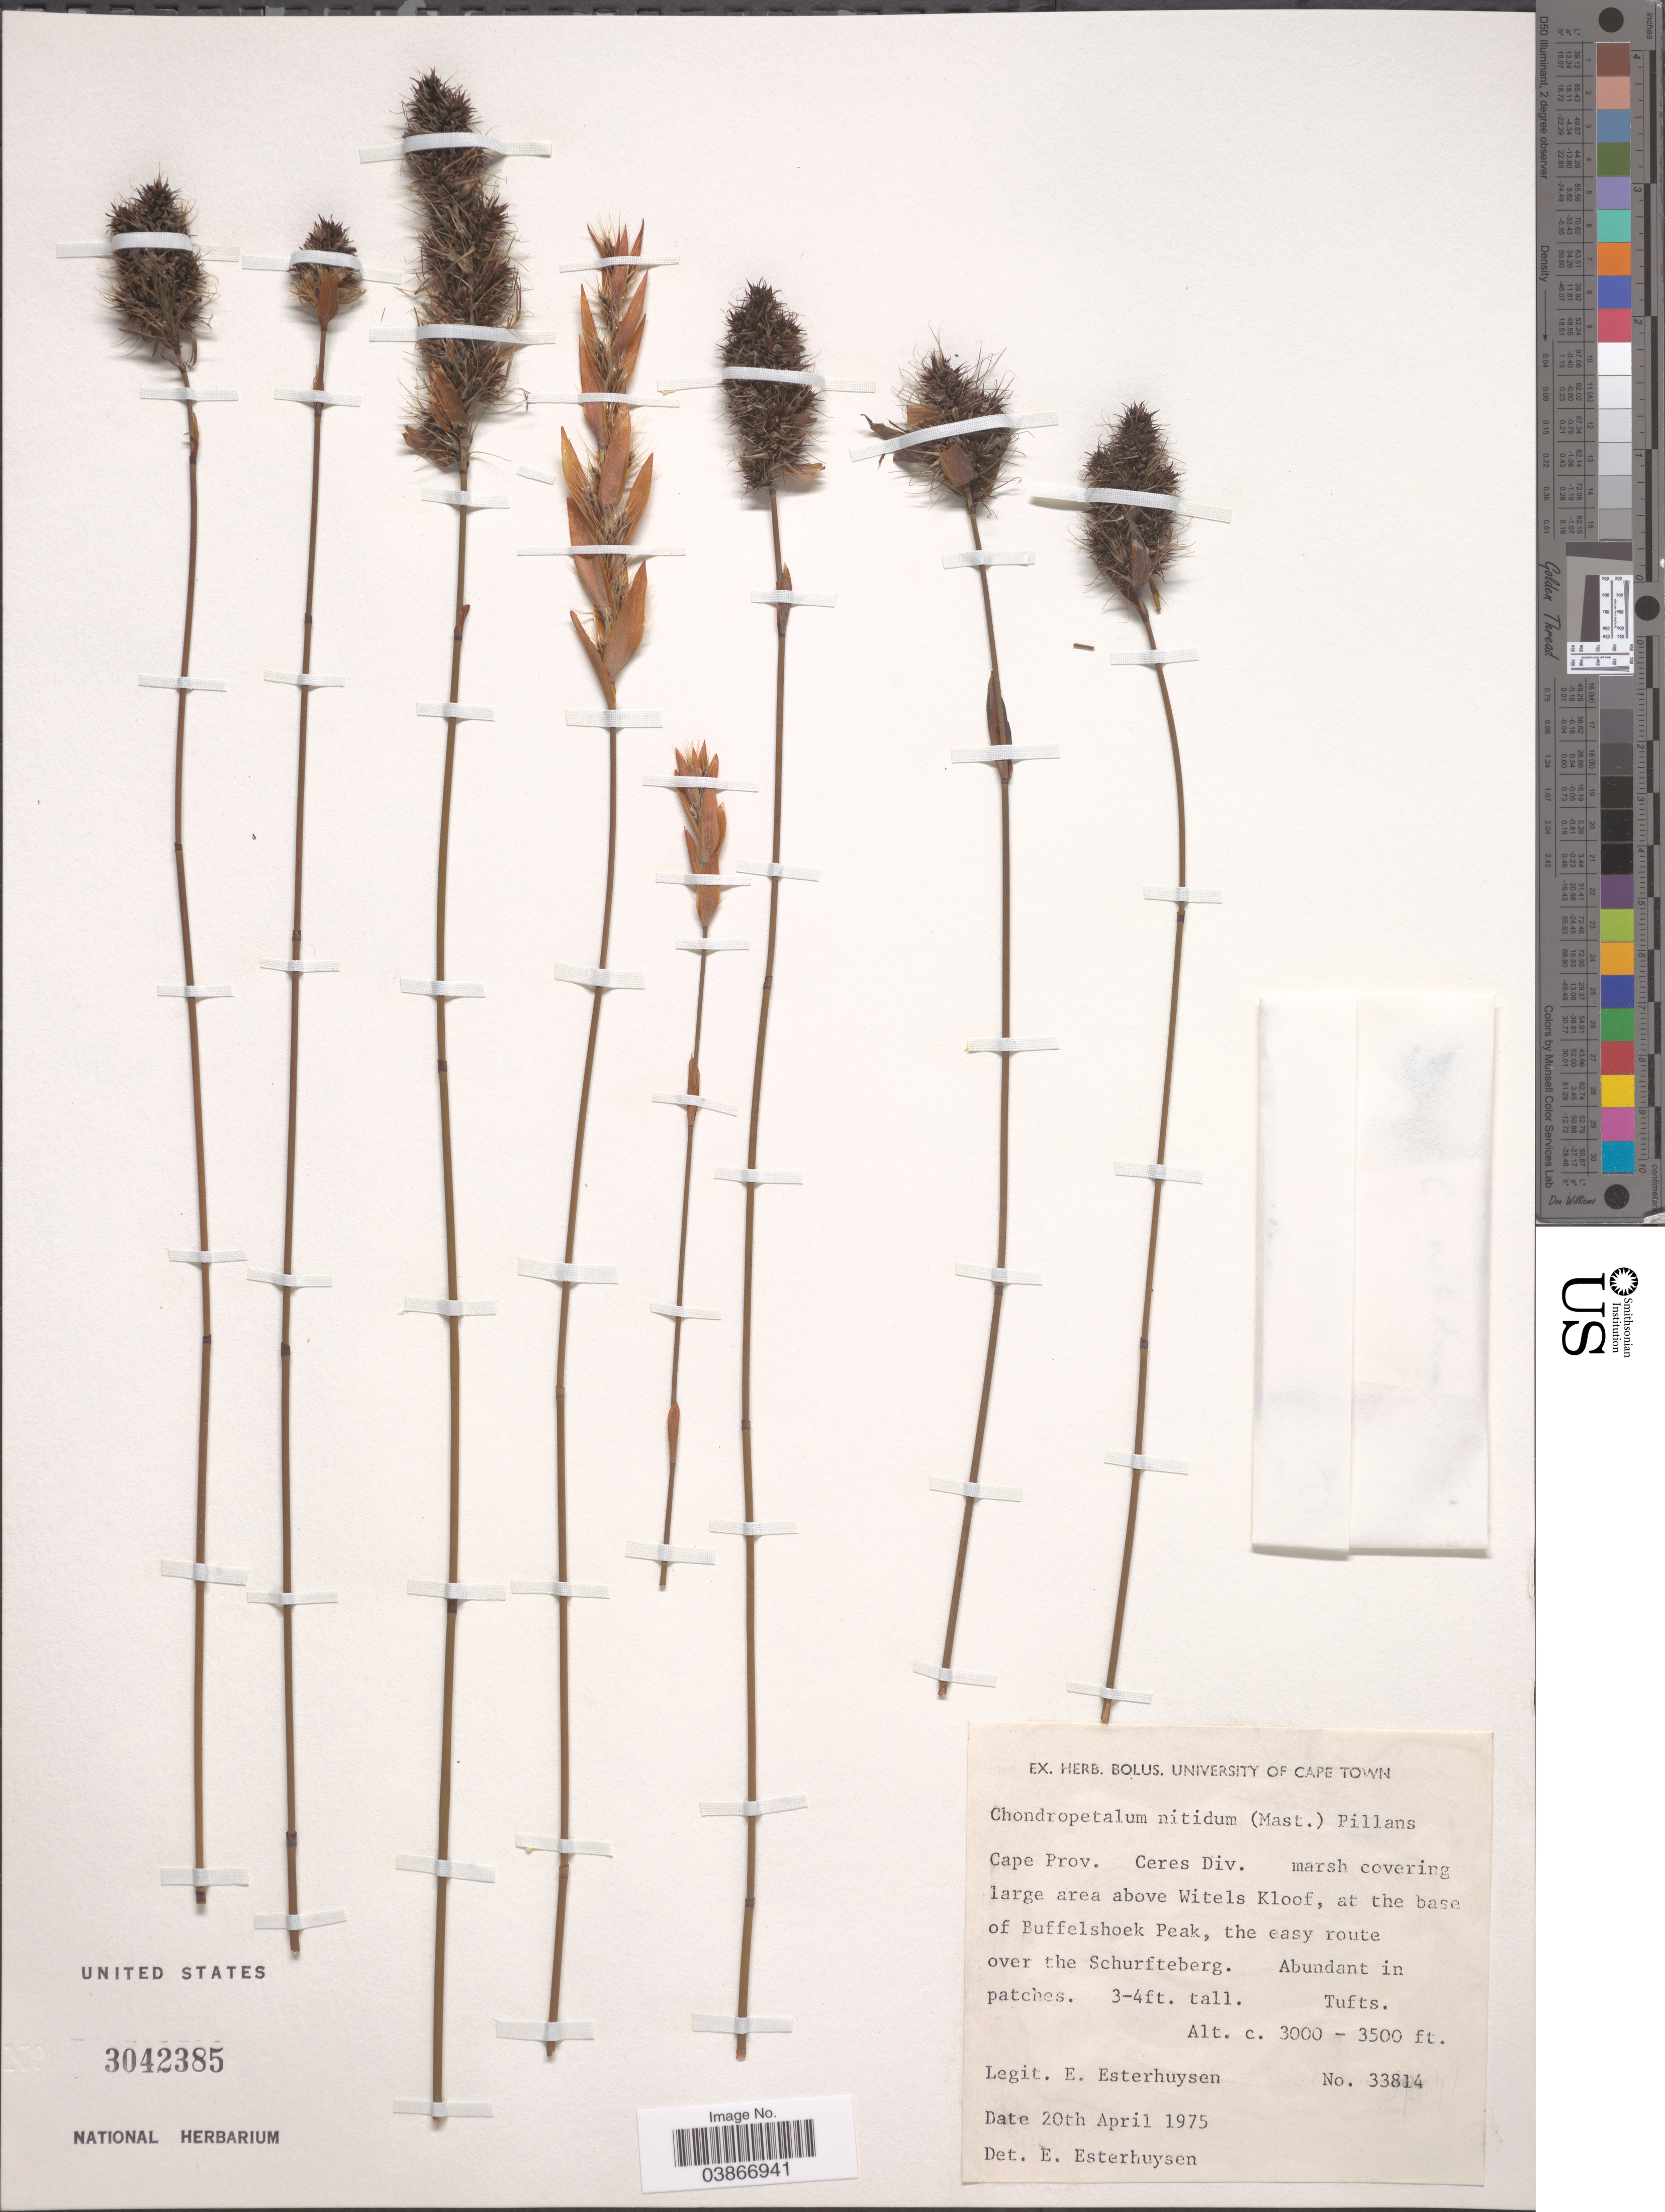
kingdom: Plantae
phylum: Tracheophyta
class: Liliopsida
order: Poales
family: Restionaceae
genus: Askidiosperma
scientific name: Askidiosperma nitidum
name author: (Mast.) H.P. Linder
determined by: Strong, Mark T., (BOT), Smithsonian Institution - National Museum of Natural History (UNITED STATES)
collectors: E. E. Esterhuysen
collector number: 33814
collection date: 1975-04-20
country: South Africa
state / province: Western Cape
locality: Ceres Div. Above Witels Kloof, at the base of Buffleshoek Peak, the easy route over the Schurfteberg.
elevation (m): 914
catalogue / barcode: US 3042385